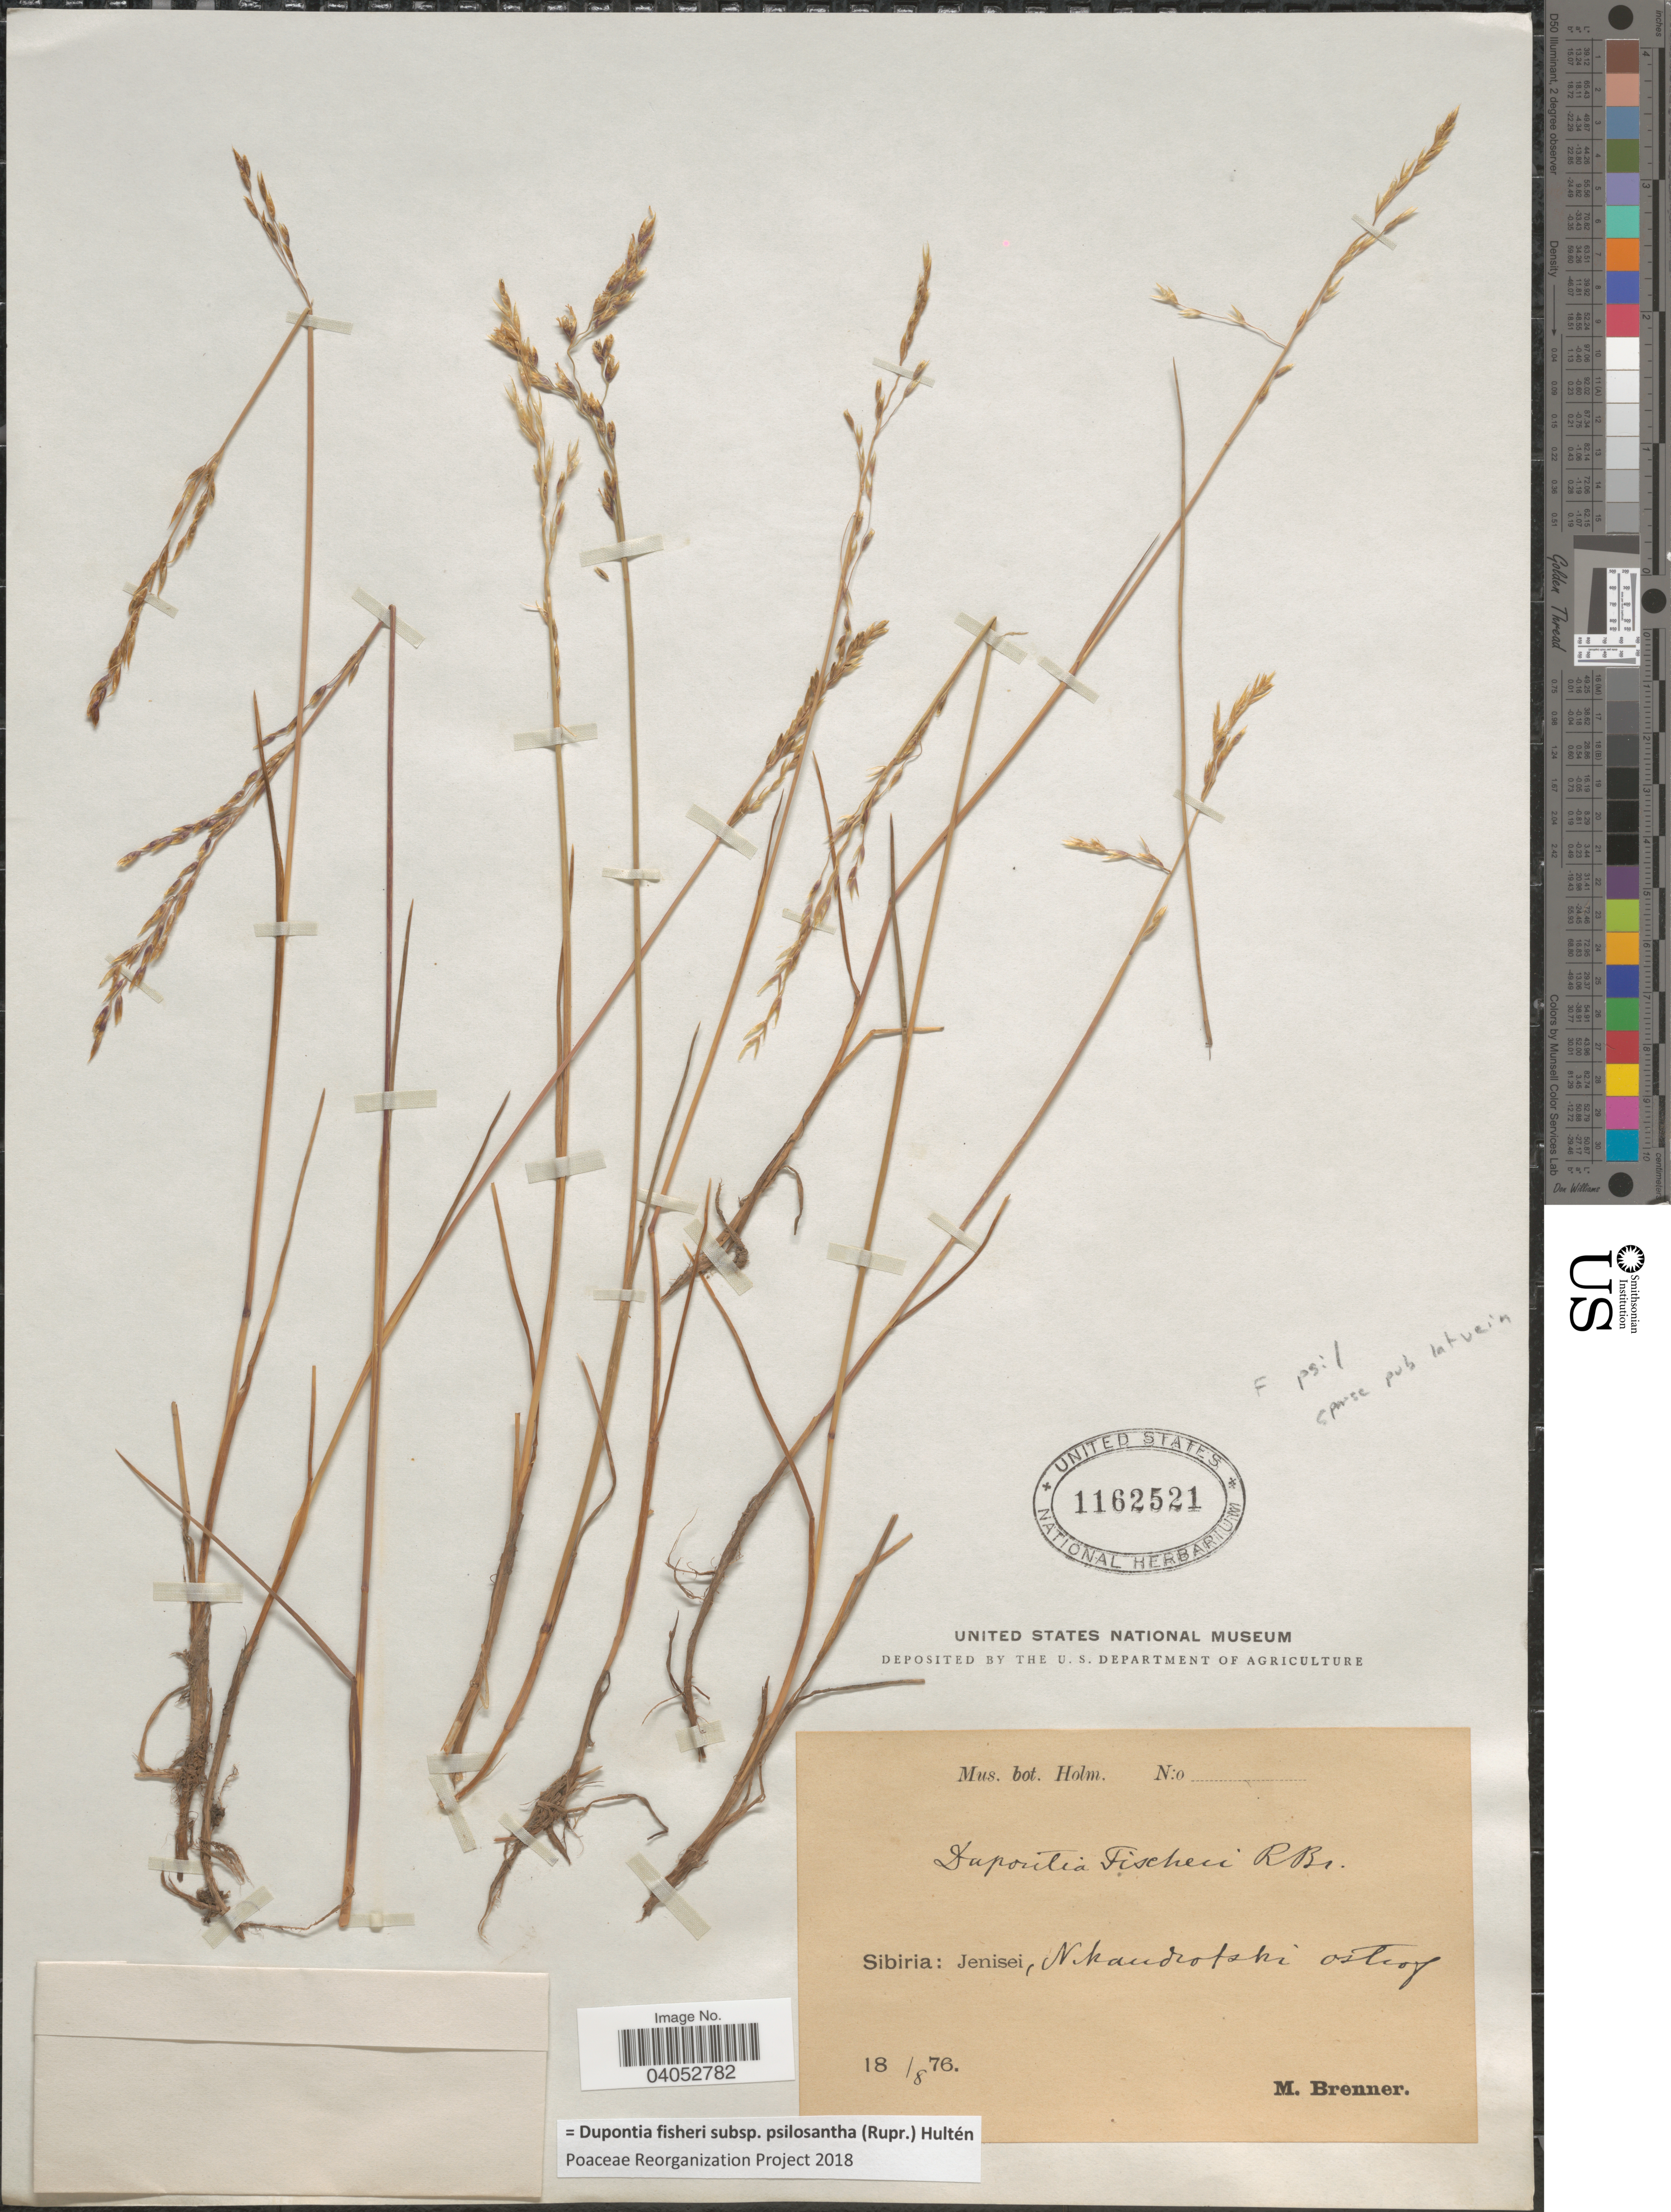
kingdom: Plantae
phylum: Tracheophyta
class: Liliopsida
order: Poales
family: Poaceae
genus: Dupontia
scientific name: Dupontia fisheri subsp. psilosantha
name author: (Rupr.) Hultén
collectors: M. Brenner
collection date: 1876-08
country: Russian Federation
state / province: Krasnoyarsk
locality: Sibiria: Jenisei, Nikandrofski ostrof.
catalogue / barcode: US 1162521